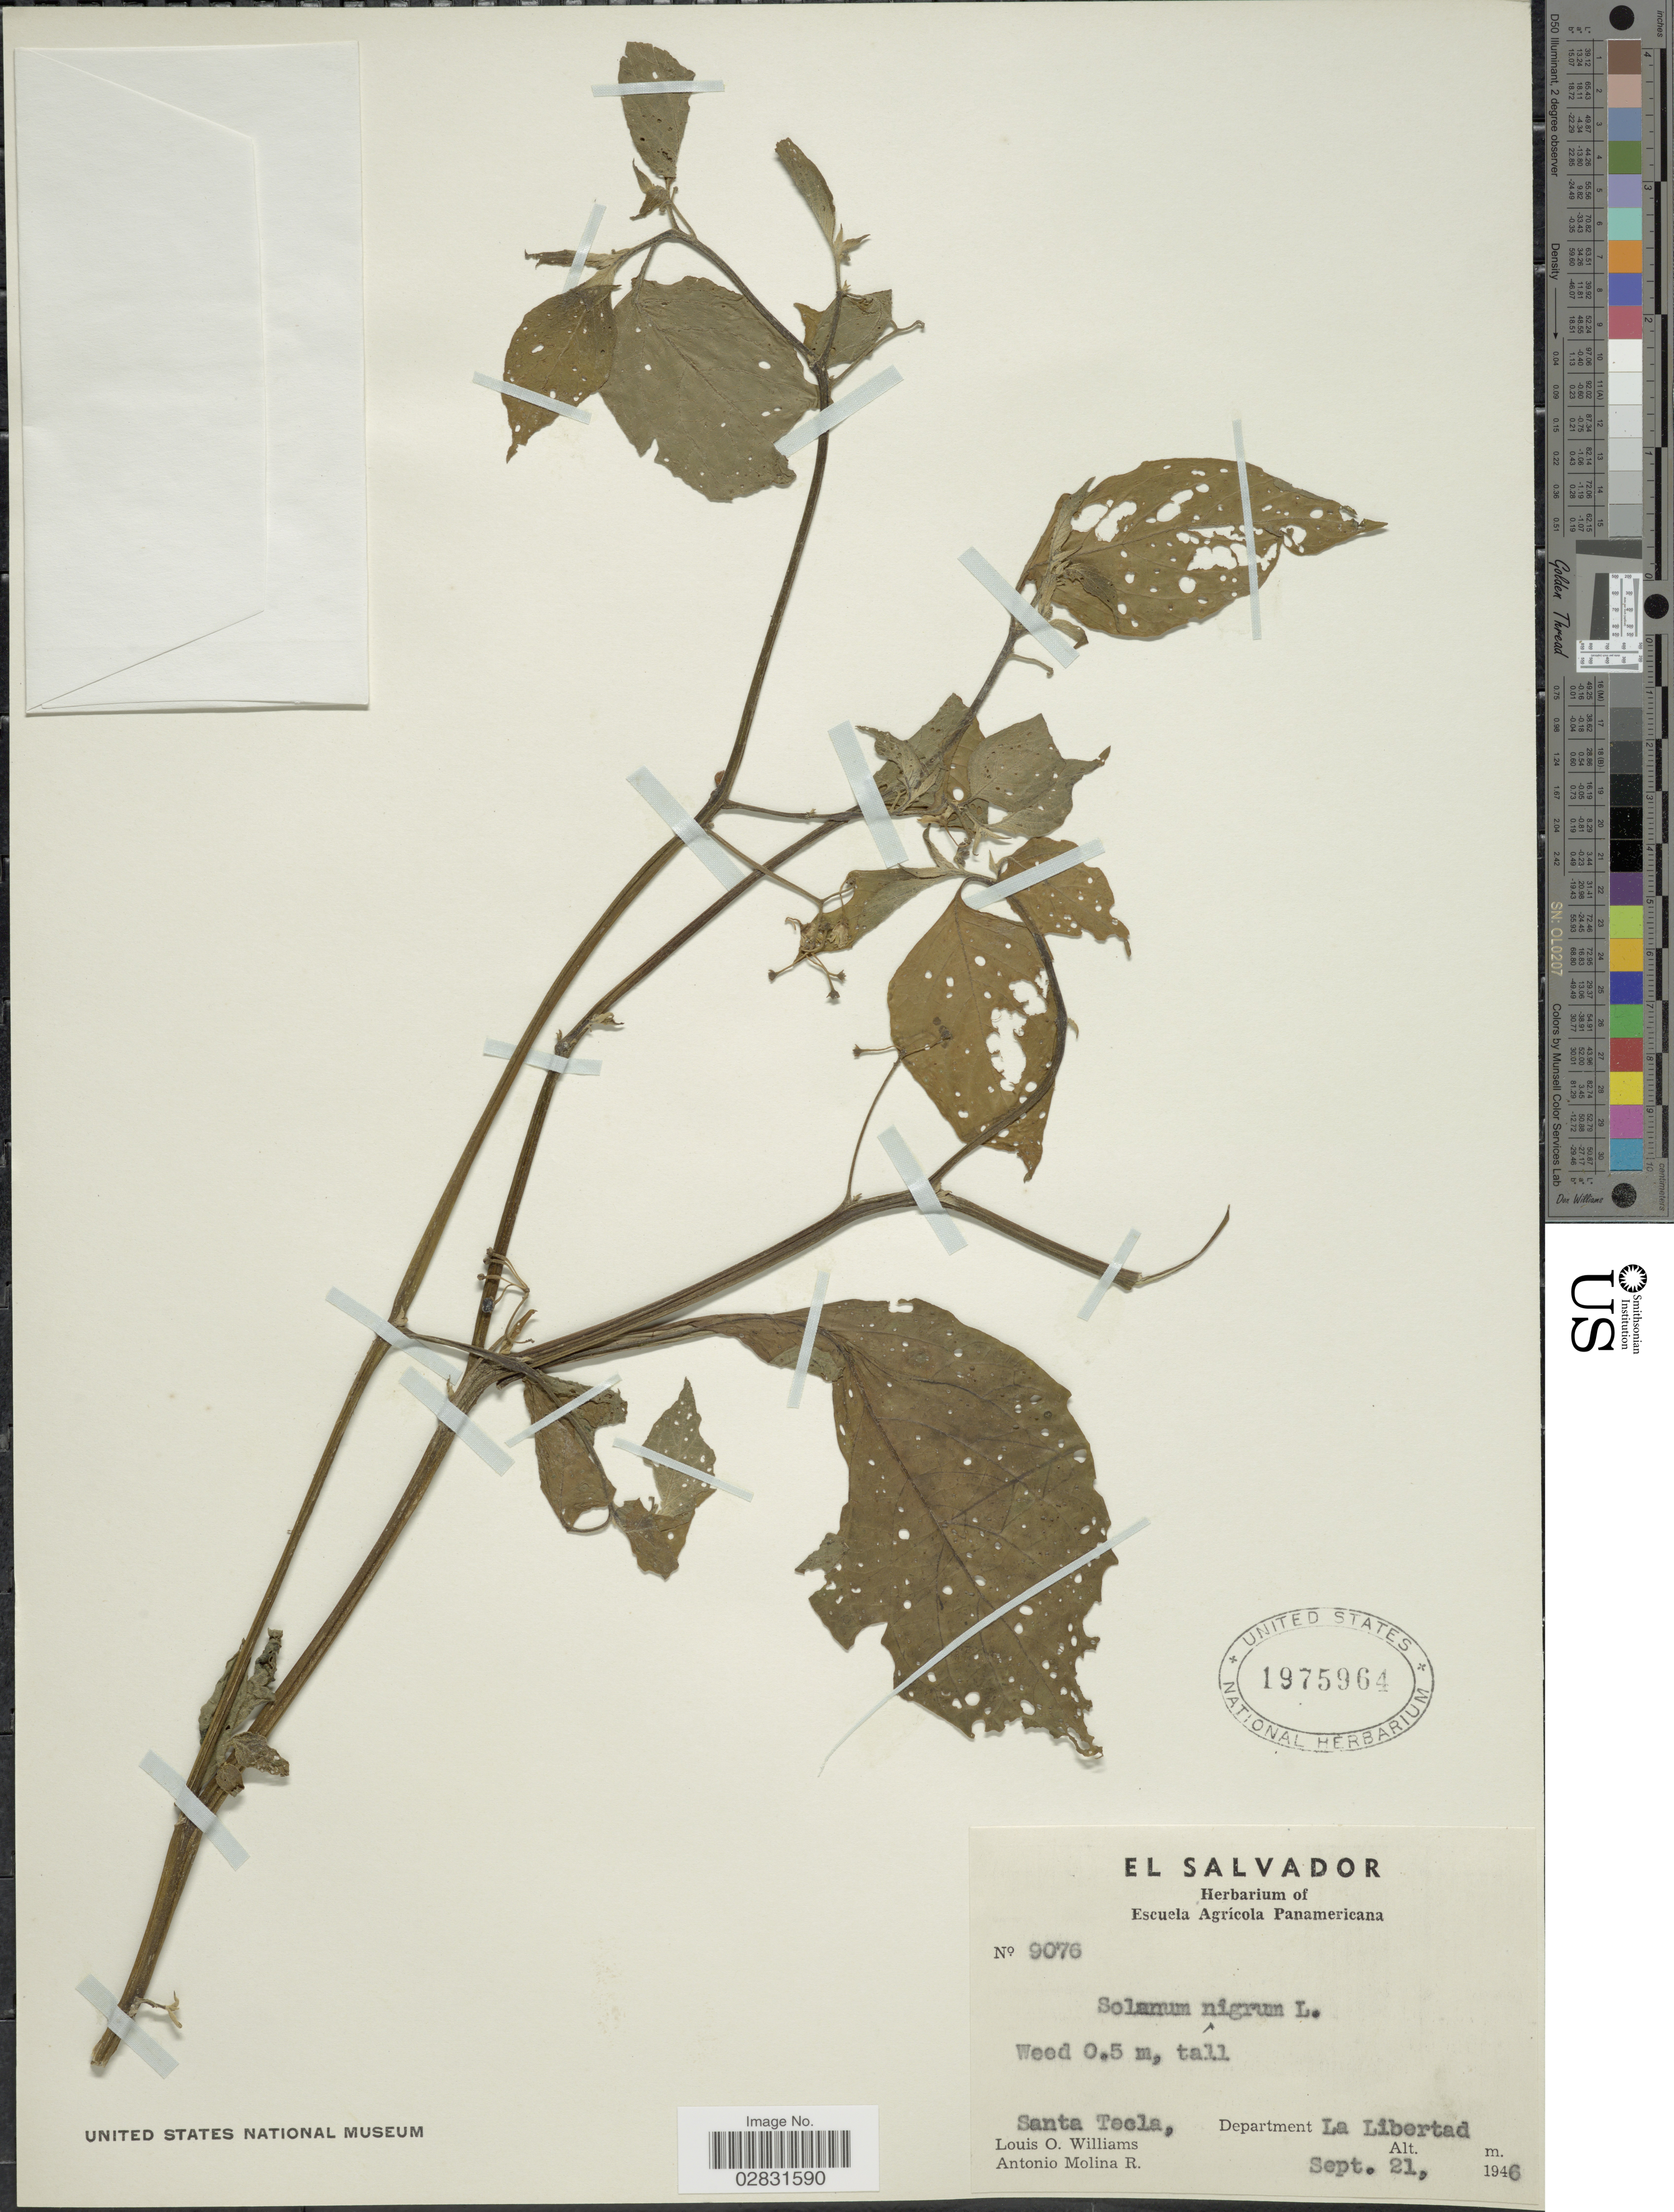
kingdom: Plantae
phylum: Tracheophyta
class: Magnoliopsida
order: Solanales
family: Solanaceae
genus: Solanum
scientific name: Solanum nigrum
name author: L.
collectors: L. O. Williams & A. Molina R.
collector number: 9076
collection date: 1946-09-21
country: El Salvador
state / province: La Libertad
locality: Santa Tecla, Department La Libertad.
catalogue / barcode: US 1975964